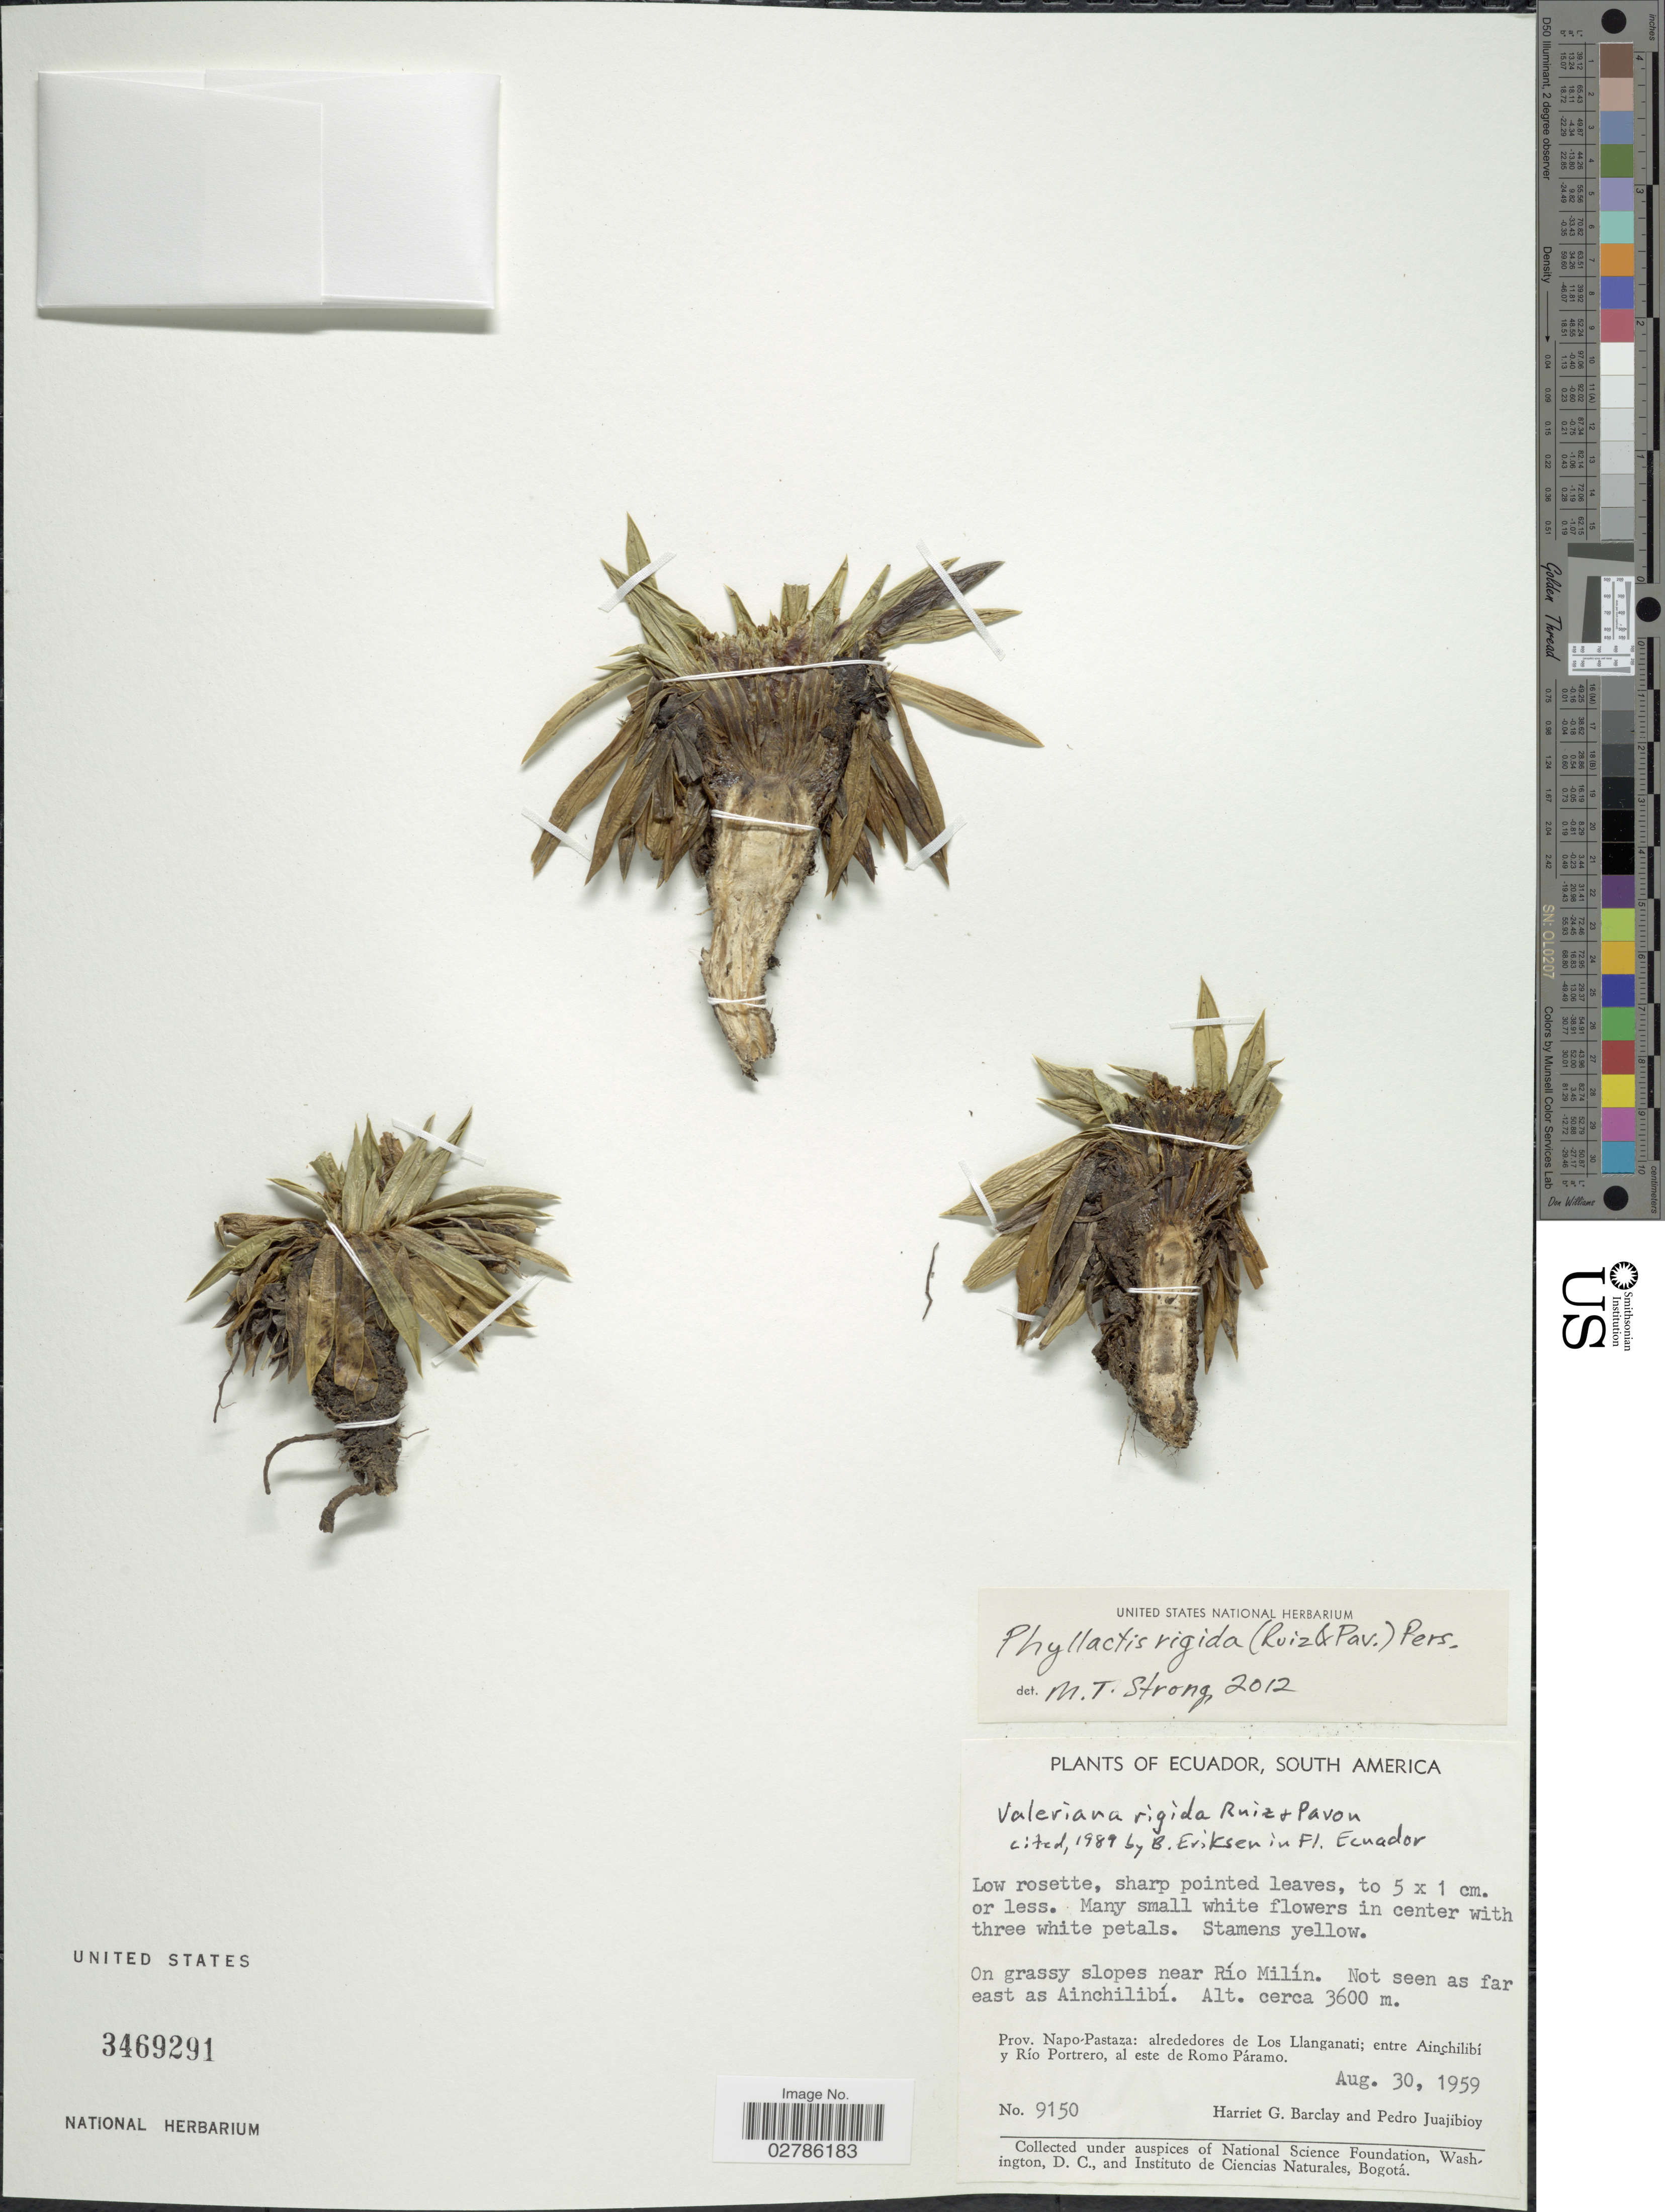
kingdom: Plantae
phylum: Tracheophyta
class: Magnoliopsida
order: Dipsacales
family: Caprifoliaceae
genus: Phyllactis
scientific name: Phyllactis rigida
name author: (Ruiz & Pav.) Pers.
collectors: H. G. Barclay & P. Juajibioy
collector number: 9150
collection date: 1959-08-30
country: Ecuador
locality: On grassy slopes near Río Milín, Not seen as far east as Ainchilibí, Prov. Napo-Pastaza, alrededores de Los Llanganati, entre Ainchilibi y Río Portreto, al este de Romo Páramo.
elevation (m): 3600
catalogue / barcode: US 3469291